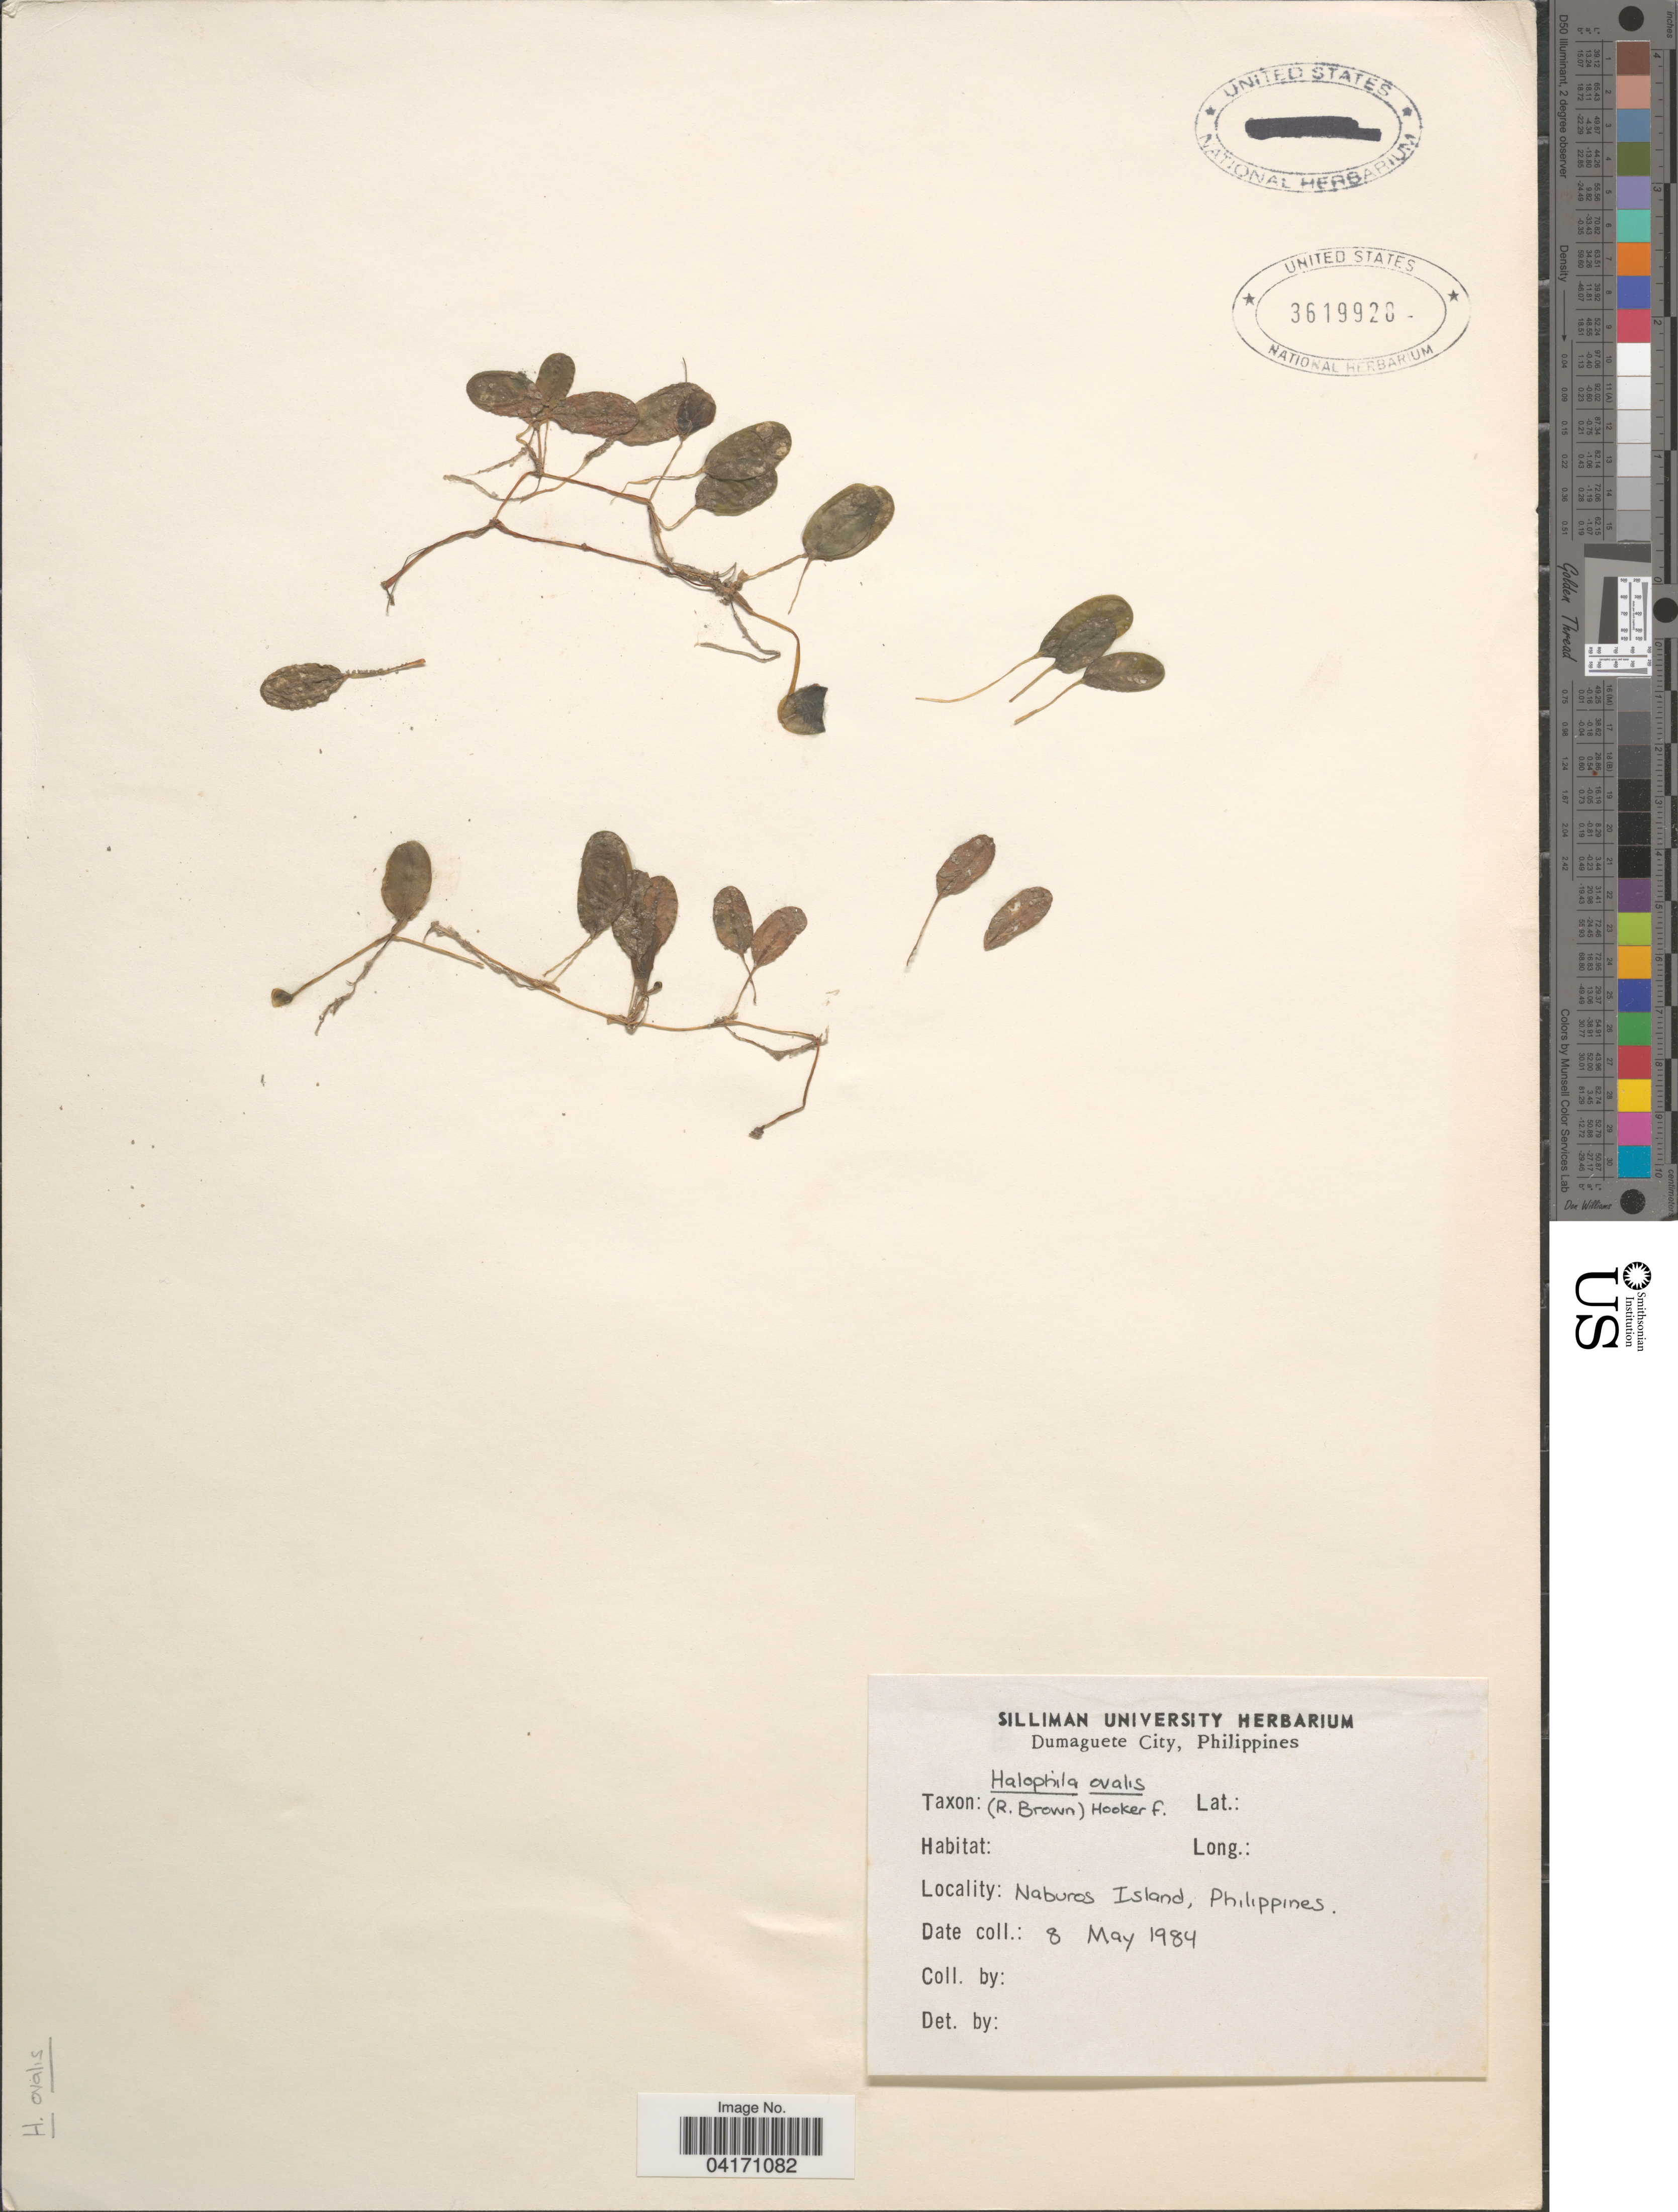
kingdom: Plantae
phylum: Tracheophyta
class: Liliopsida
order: Alismatales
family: Hydrocharitaceae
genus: Halophila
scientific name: Halophila ovalis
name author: (R. Br.) Hook. f.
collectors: Ex herb. Silliman University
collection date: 1984-05-08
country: Philippines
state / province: Northern Mindanao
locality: Naburos Island.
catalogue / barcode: US 3619928